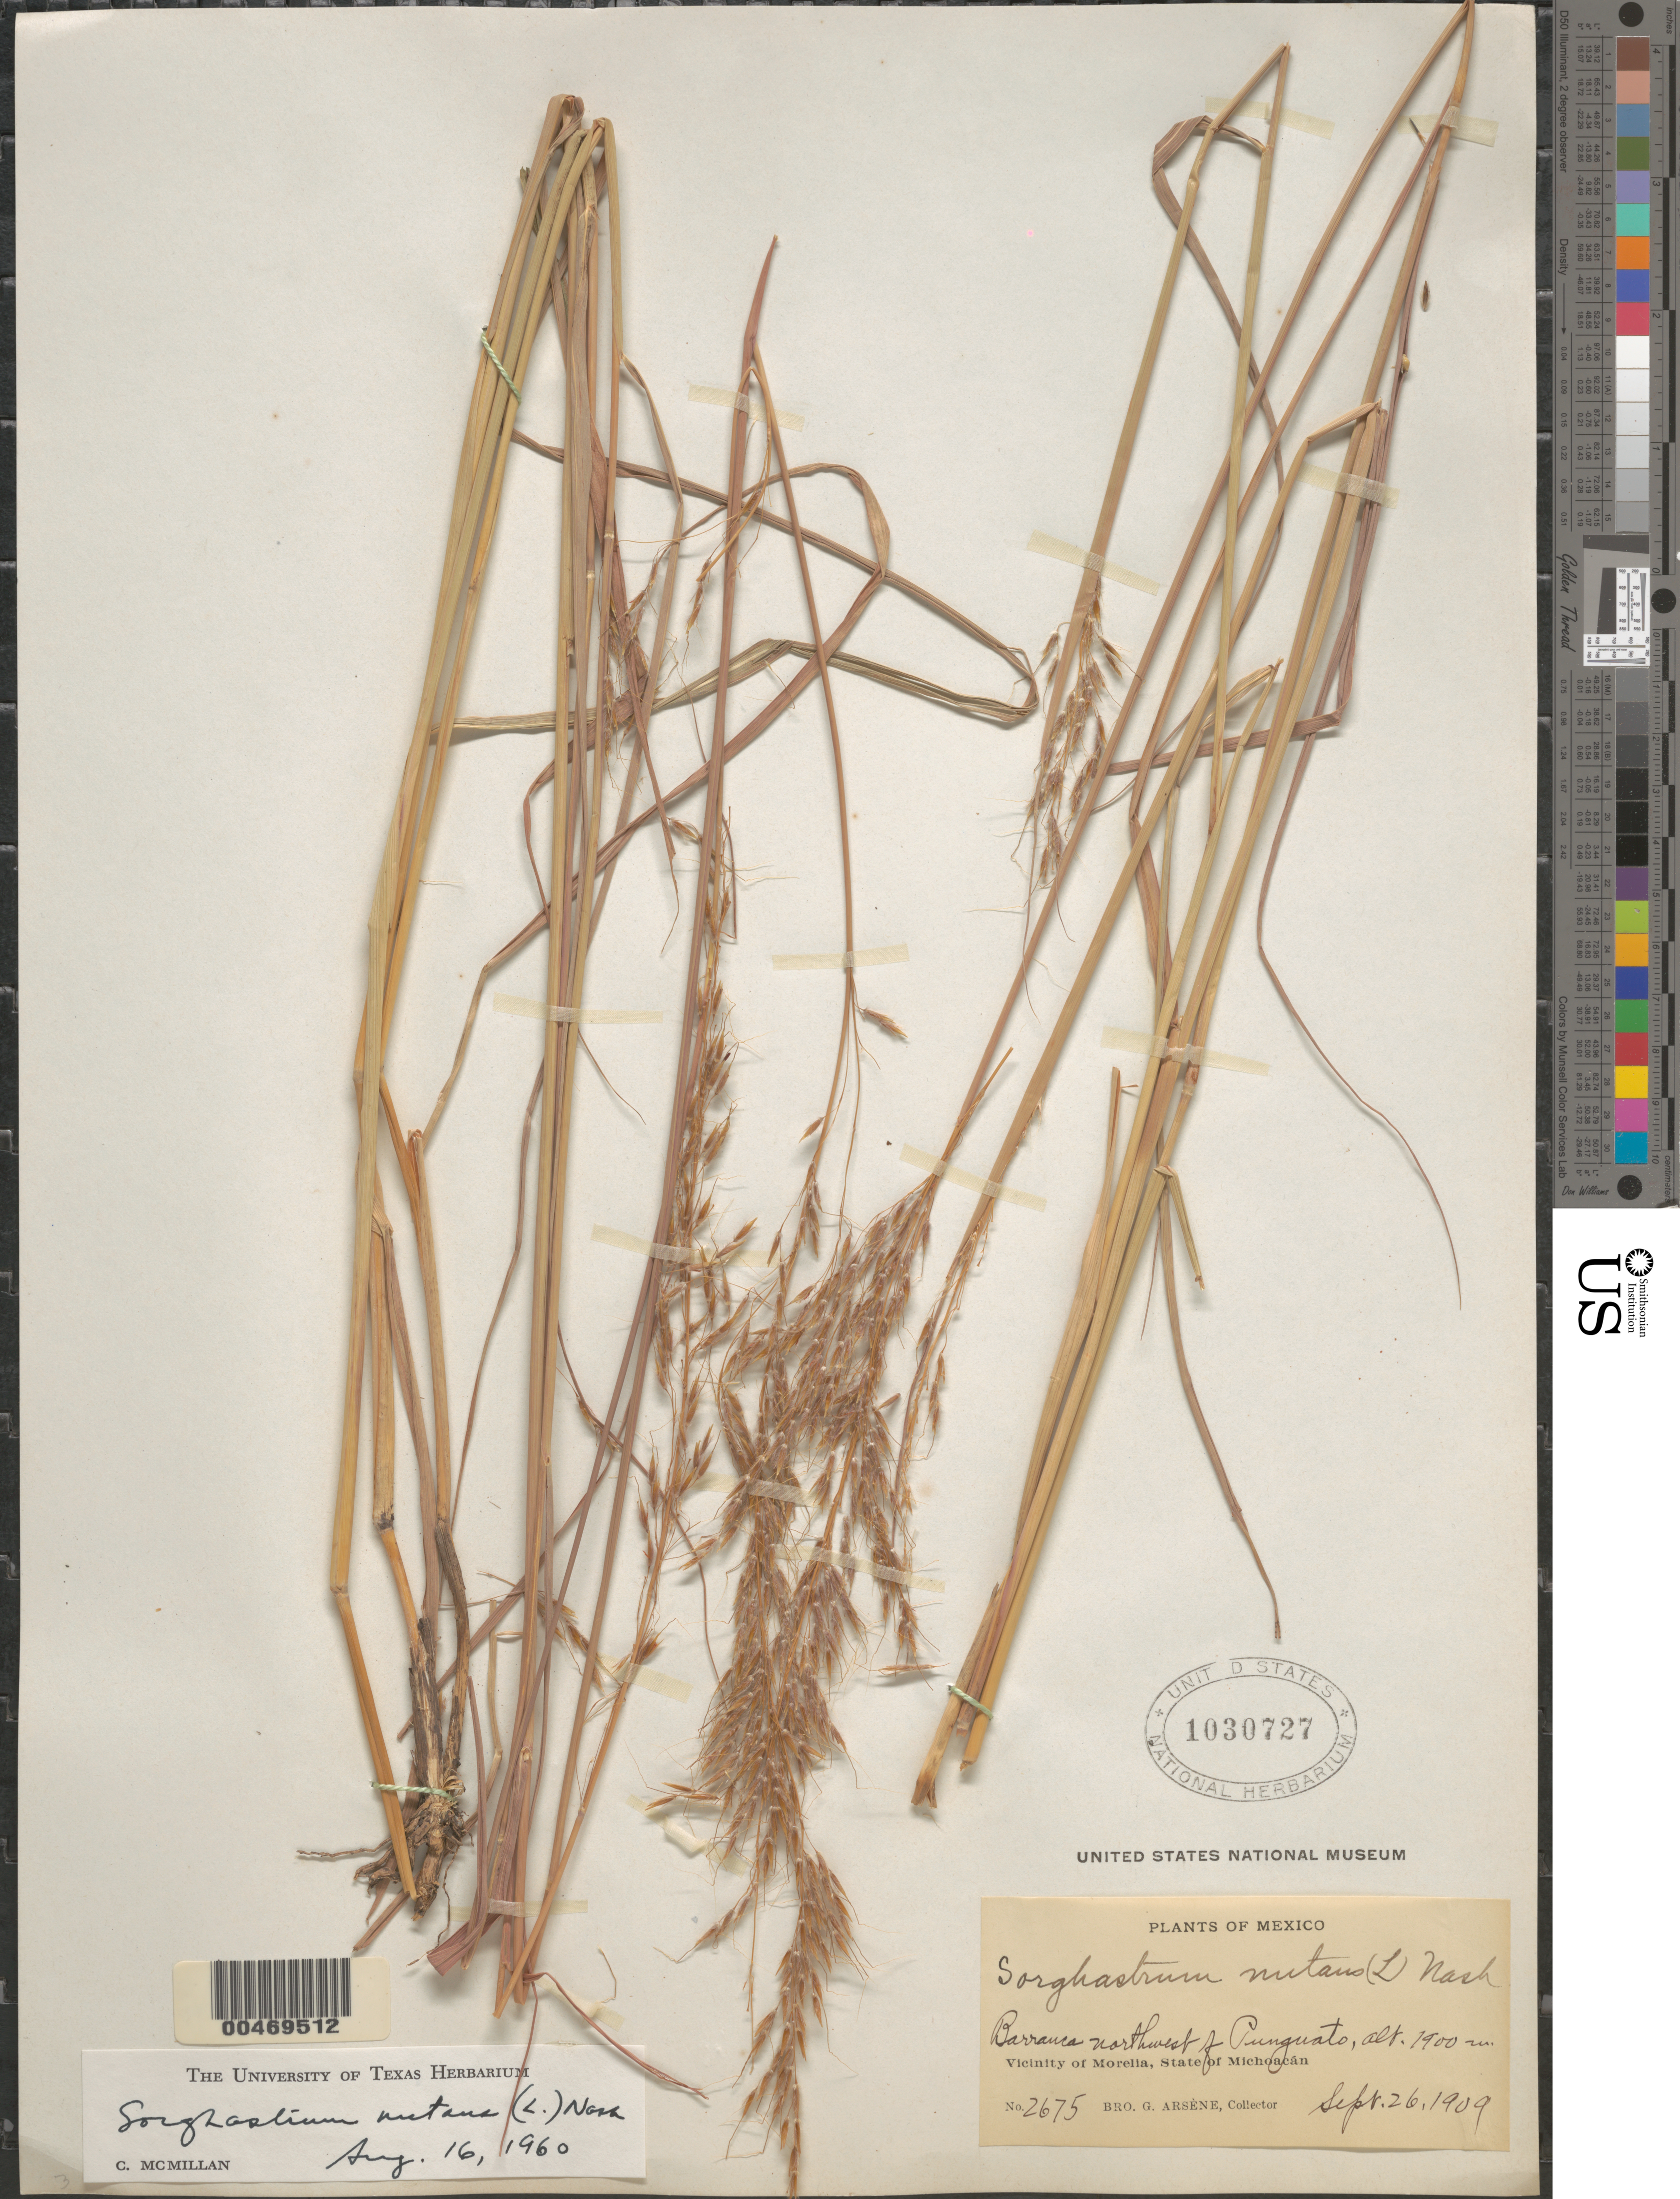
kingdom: Plantae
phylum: Tracheophyta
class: Liliopsida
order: Poales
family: Poaceae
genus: Sorghastrum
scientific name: Sorghastrum nutans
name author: (L.) Nash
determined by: McMillan, C.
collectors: Bro. G. Arsène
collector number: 2675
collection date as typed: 26 Sep 1909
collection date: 1909-09-26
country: Mexico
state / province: Michoacán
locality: Barranca NW of Punguato, vicinity of Morelia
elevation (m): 1900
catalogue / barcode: US 1030727